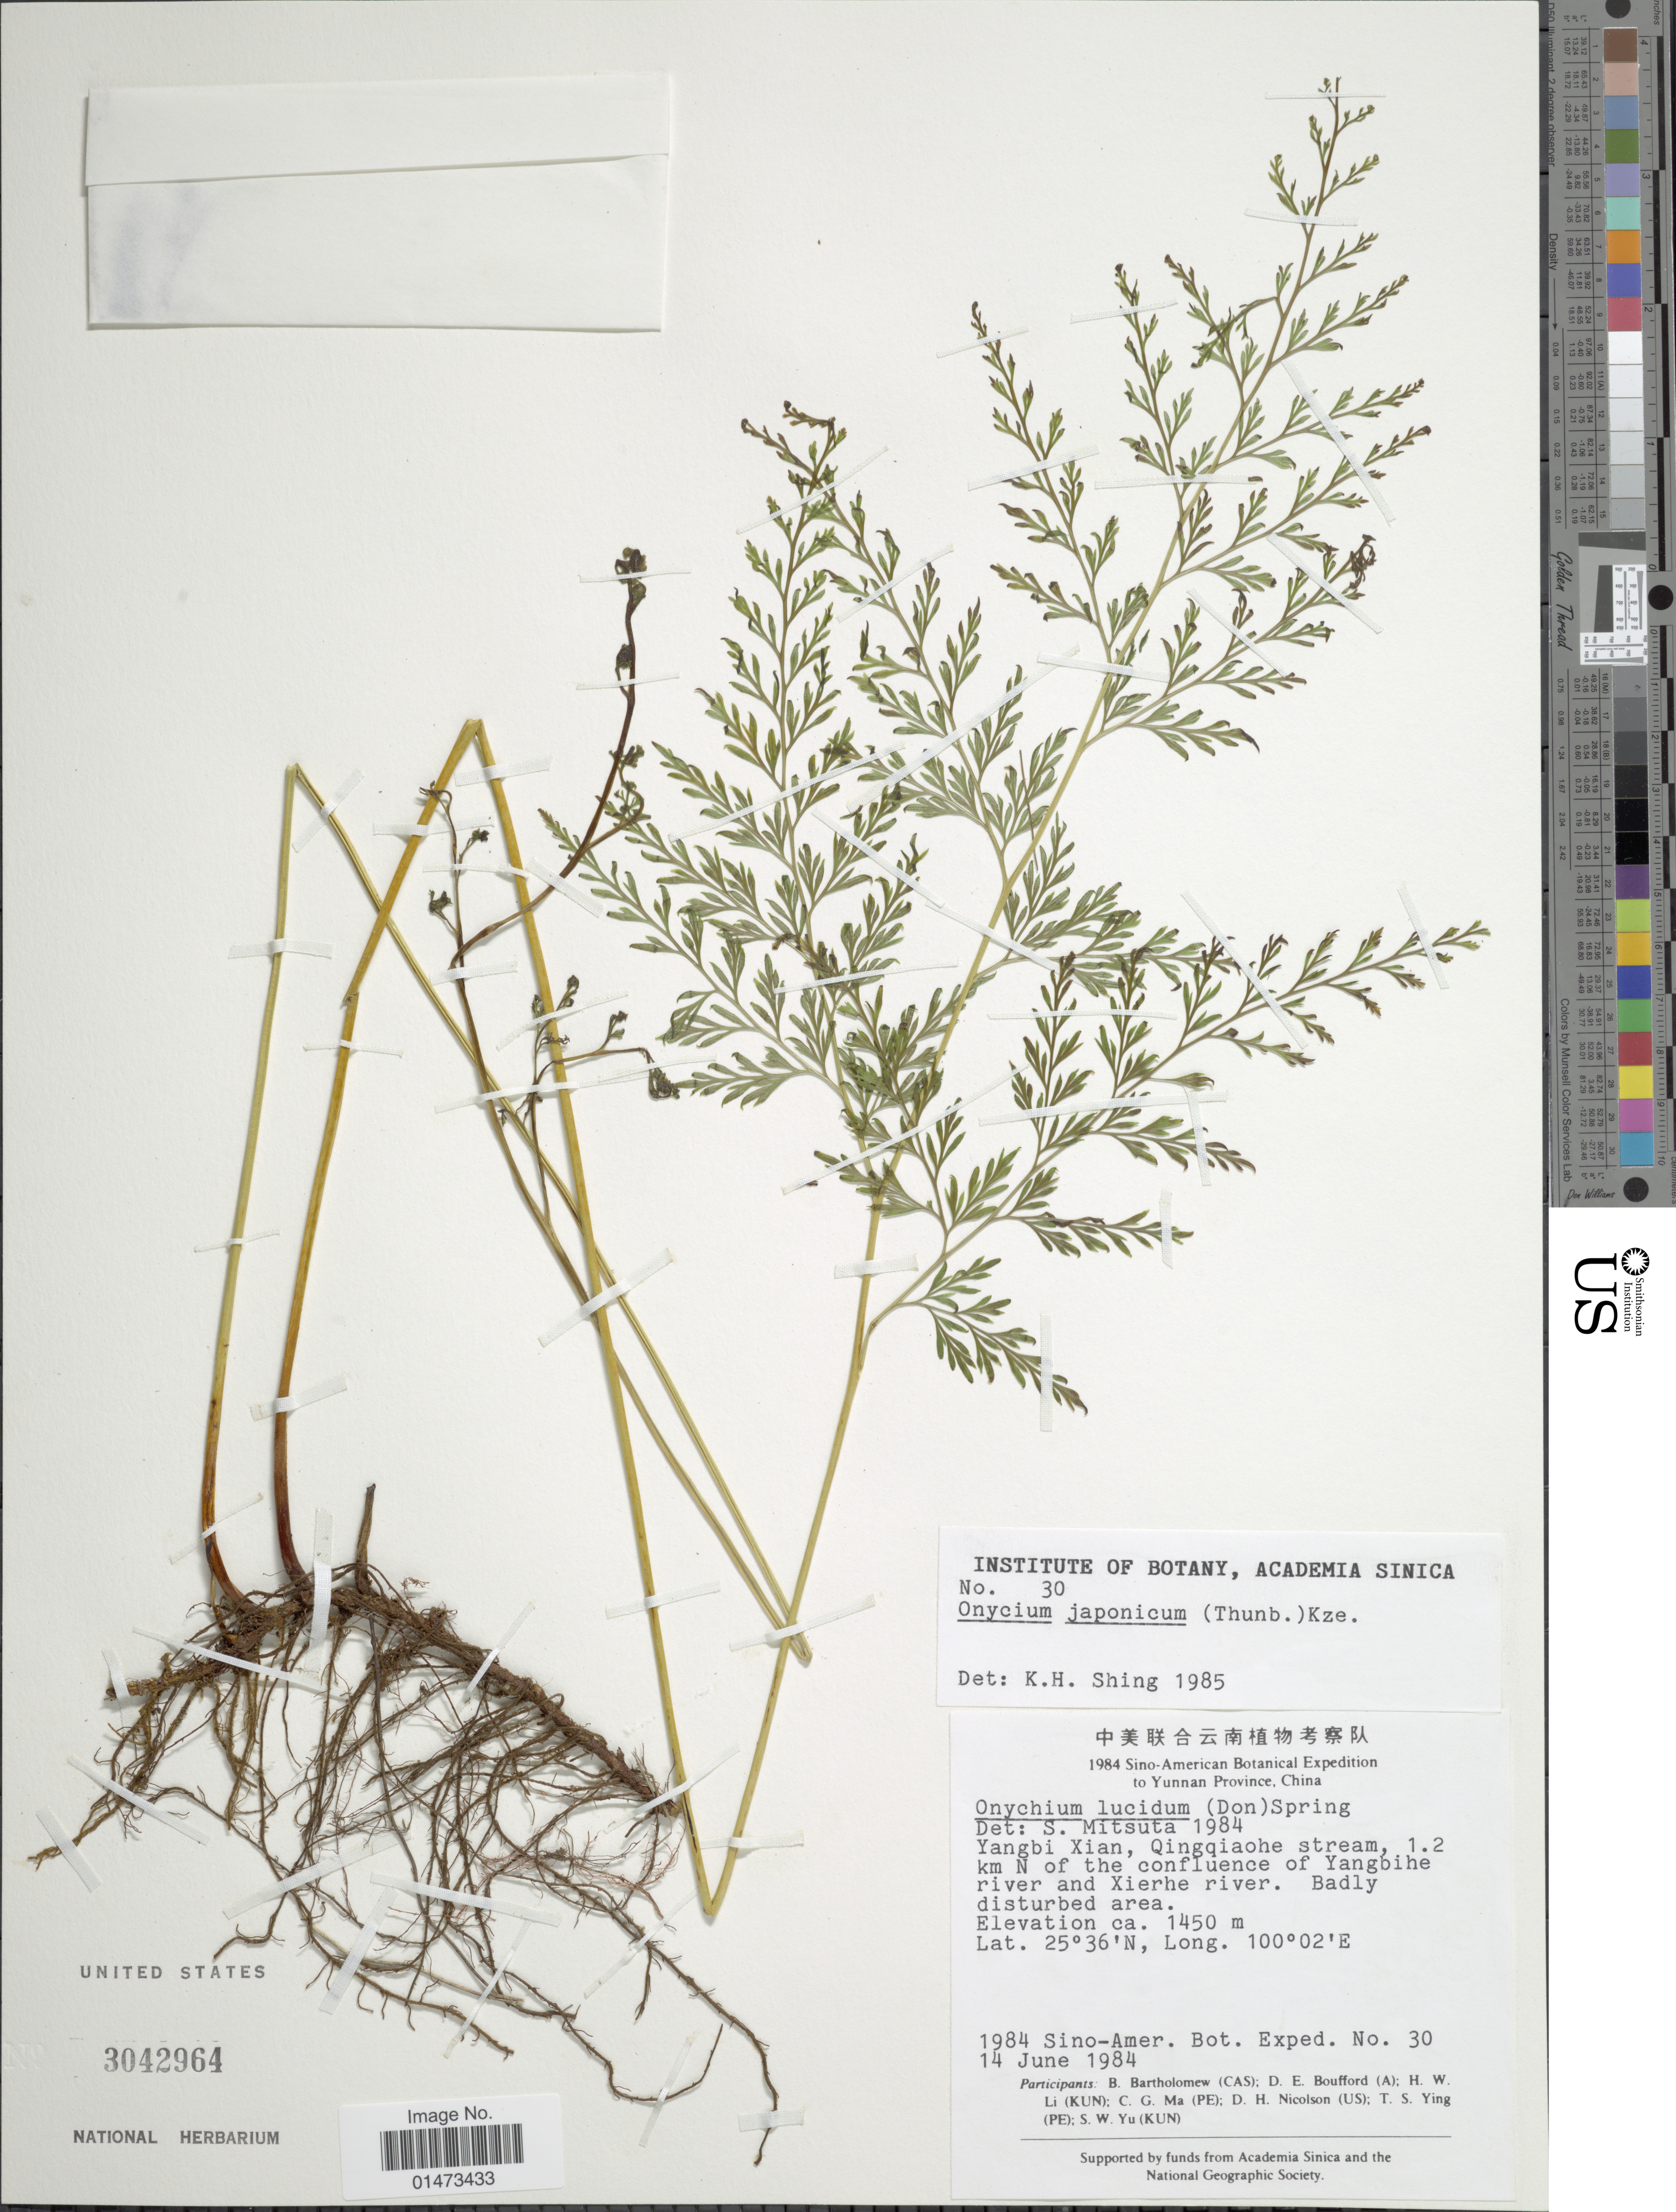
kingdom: Plantae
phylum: Tracheophyta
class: Polypodiopsida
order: Polypodiales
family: Pteridaceae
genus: Onychium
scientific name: Onychium japonicum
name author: (Thunb.) Kunze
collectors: Sino-Amer. Bot. Exped. 1984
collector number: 30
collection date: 1984-06-14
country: China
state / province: Yunnan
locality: Yangbi Xian, Qingqiaohe stream, 1.2 km N of the confluence of Yangbihe river and Xierge river.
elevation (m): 1450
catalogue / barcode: US 3042964